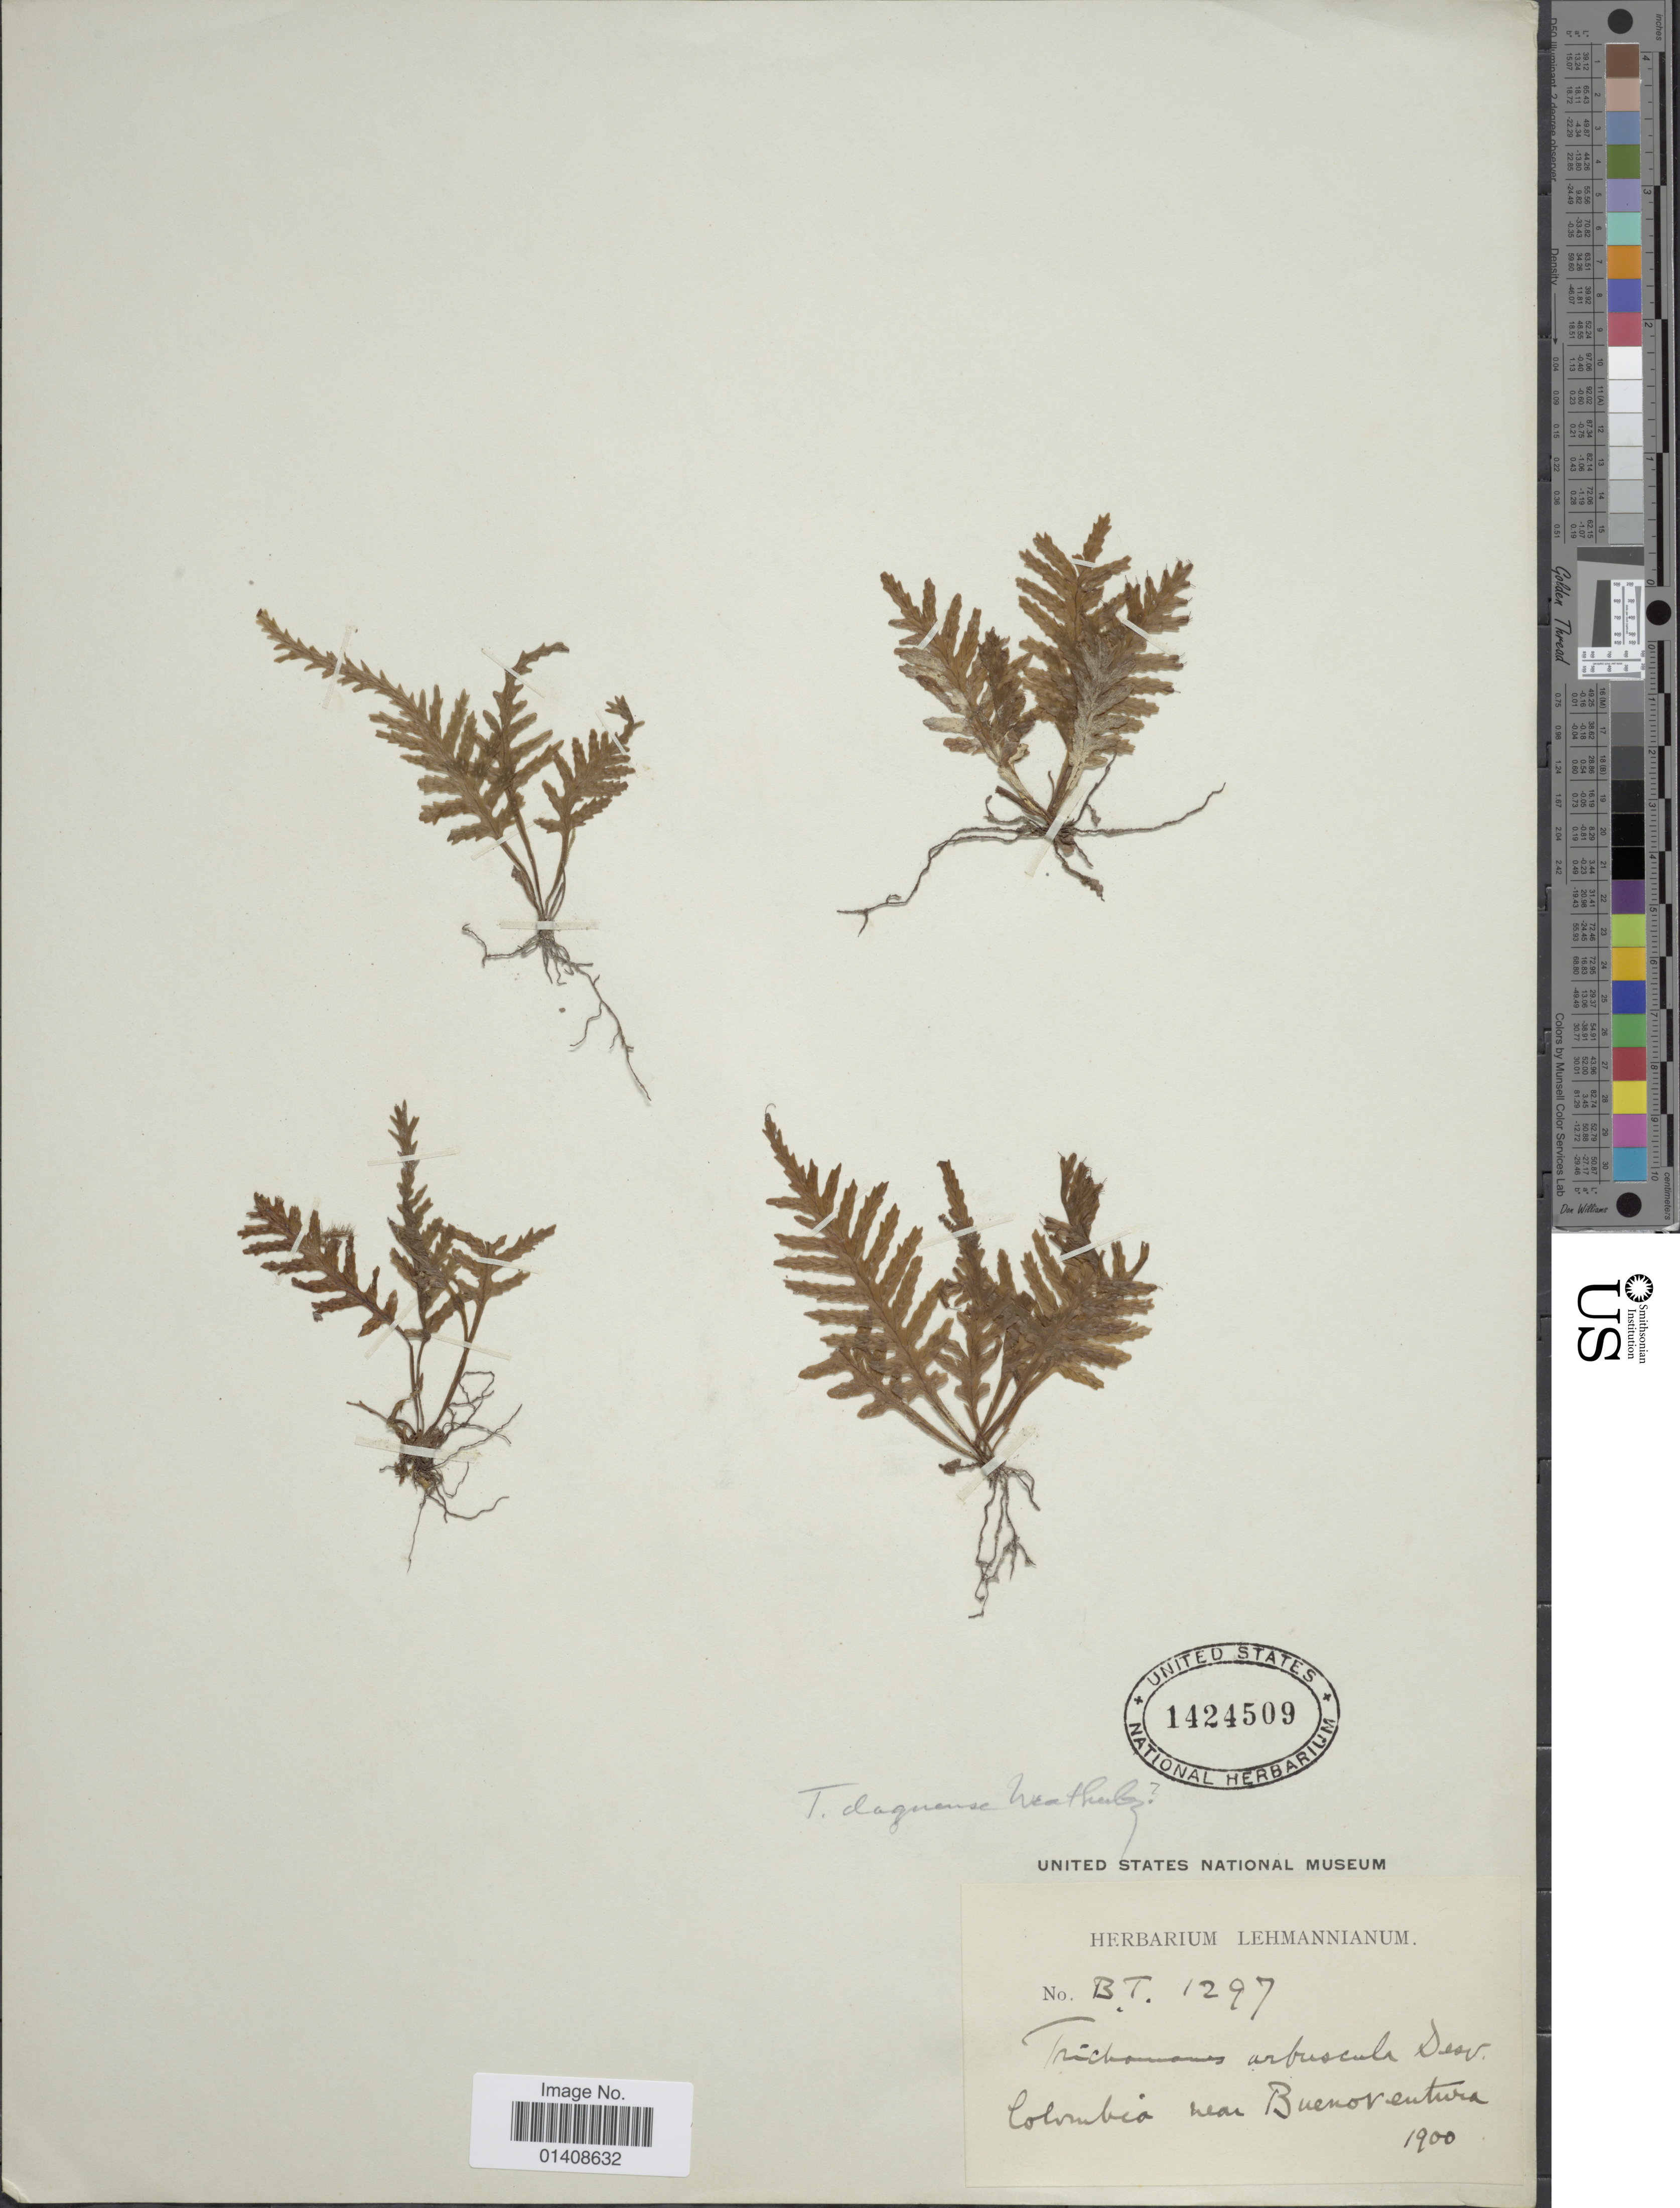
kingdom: Plantae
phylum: Tracheophyta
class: Polypodiopsida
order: Hymenophyllales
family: Hymenophyllaceae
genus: Trichomanes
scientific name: Trichomanes delicatum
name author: Bosch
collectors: ex herb. Lehmannianum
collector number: BT1297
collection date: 1900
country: Colombia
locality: Near Buenaventura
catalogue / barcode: US 1424509